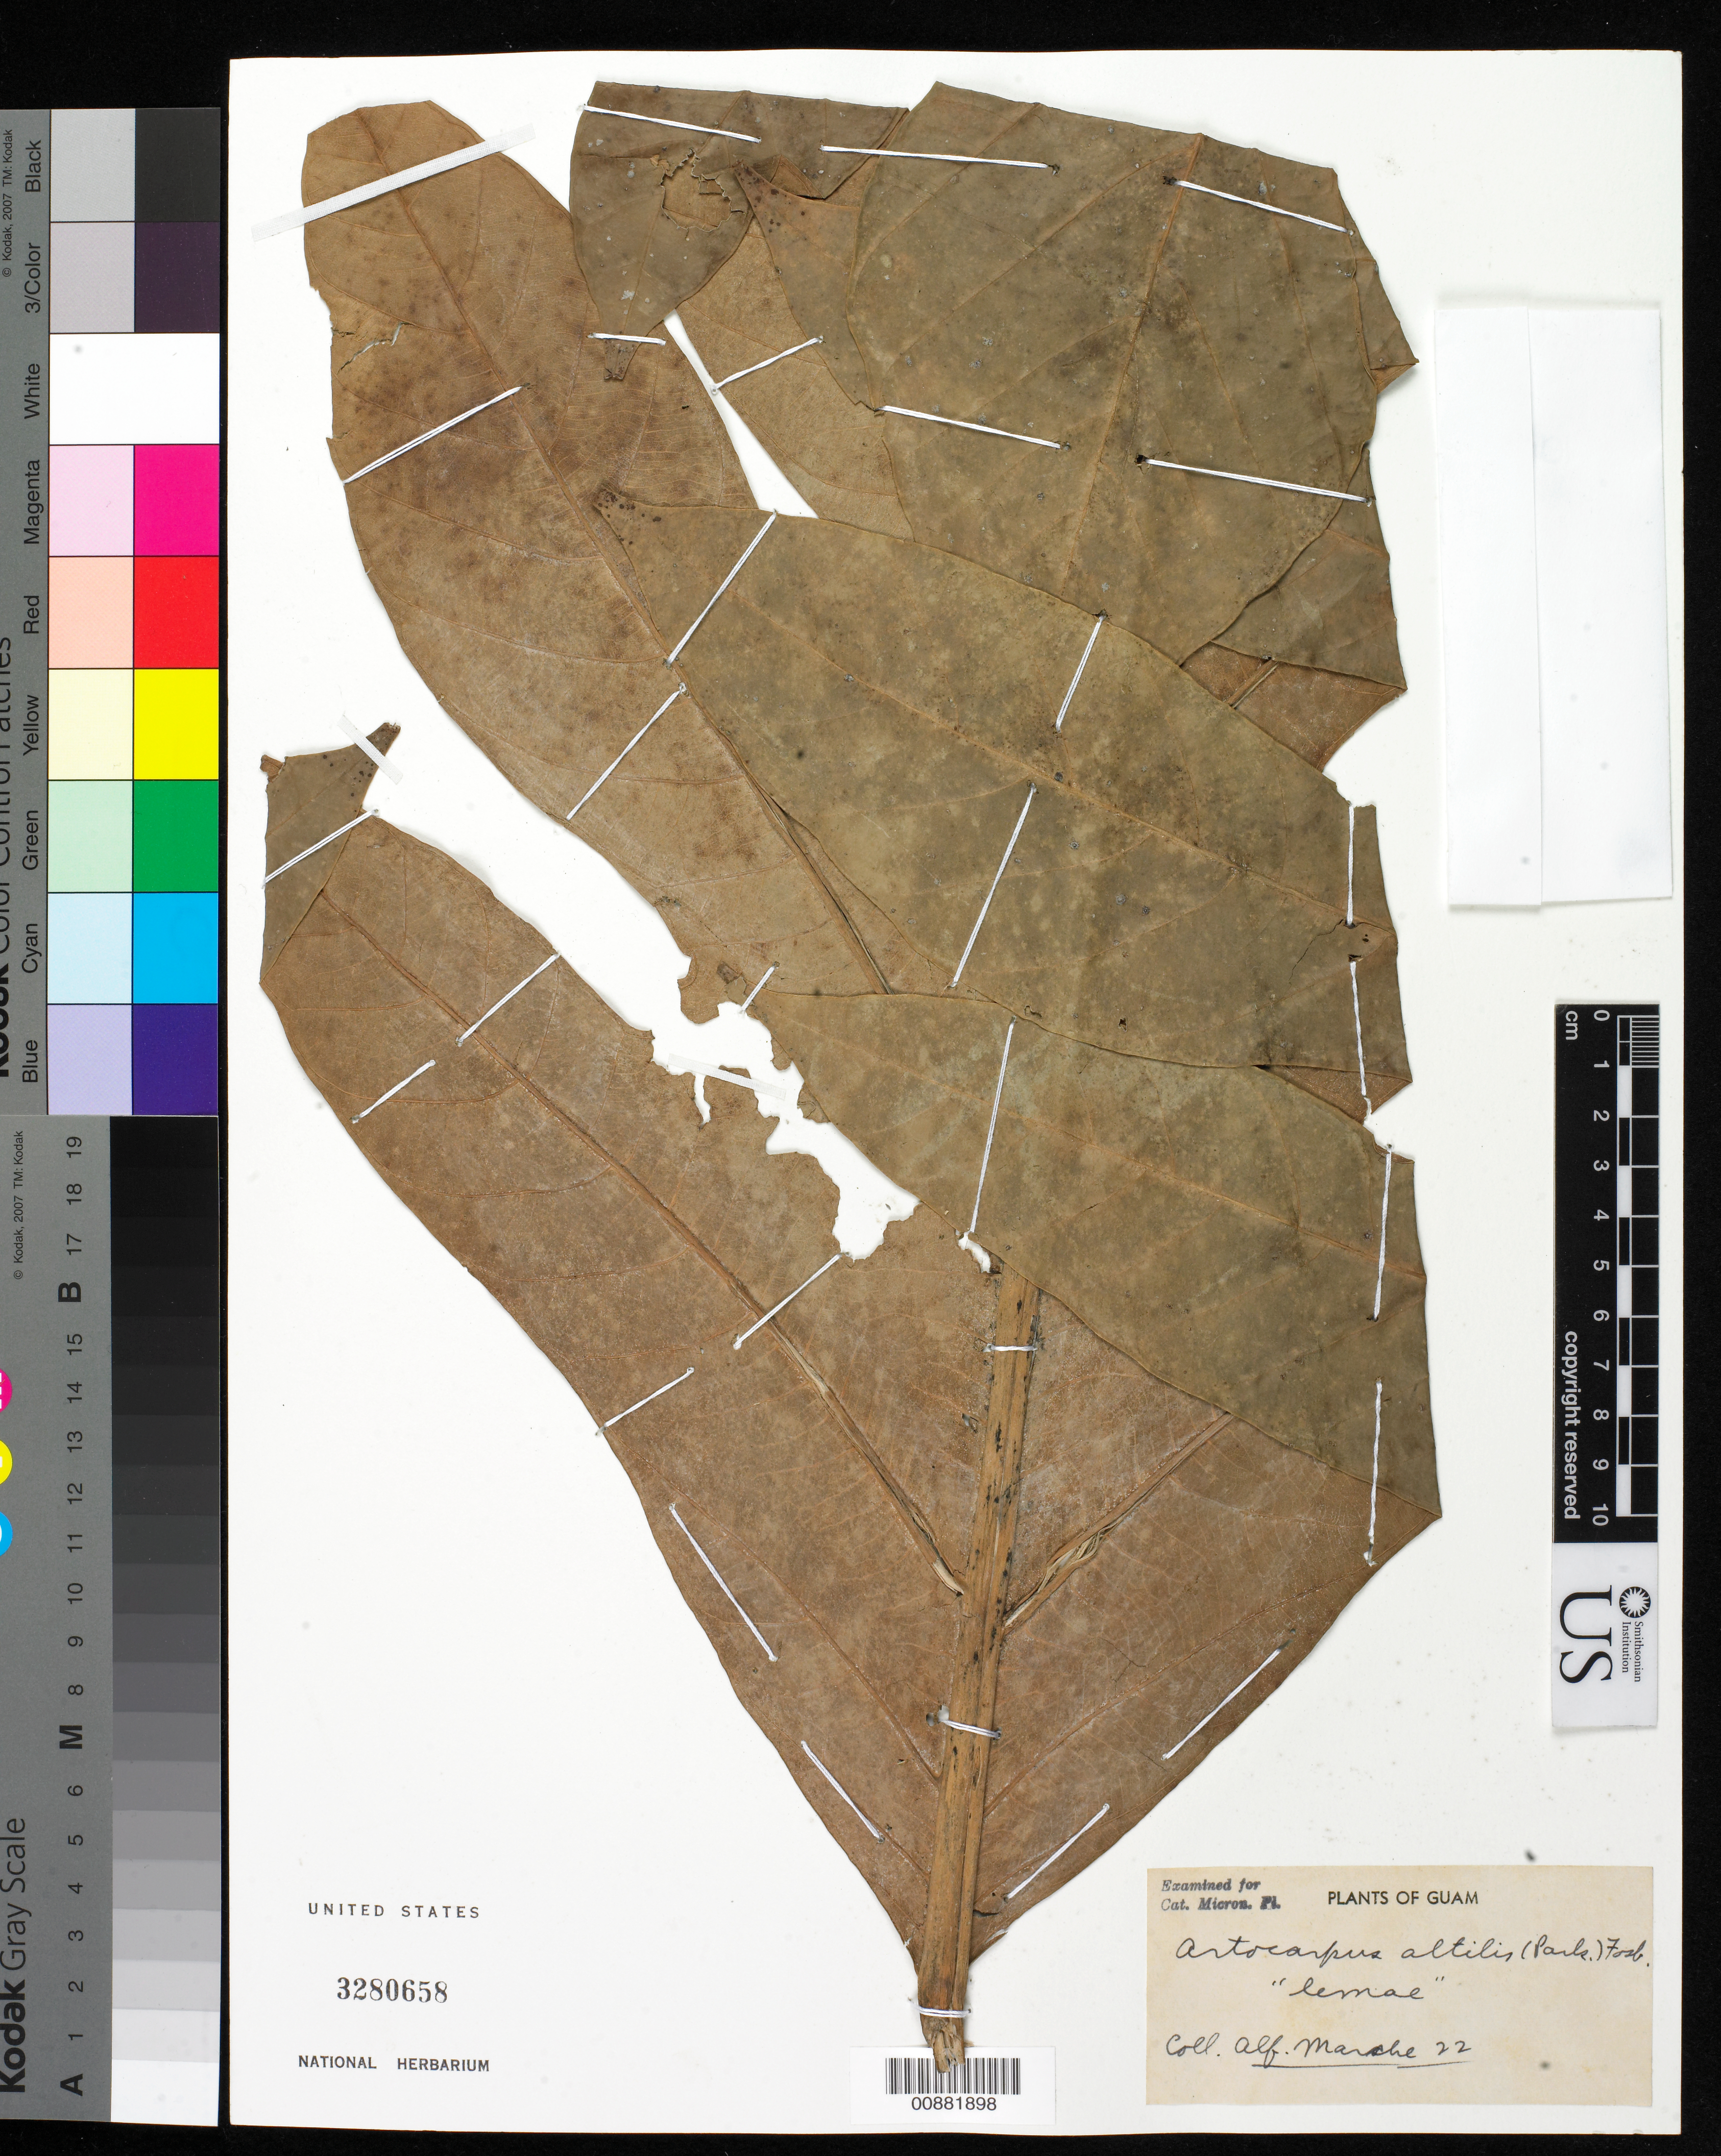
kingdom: Plantae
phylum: Tracheophyta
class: Magnoliopsida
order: Rosales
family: Moraceae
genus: Artocarpus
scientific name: Artocarpus altilis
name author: (Parkinson) Fosberg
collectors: A. Marche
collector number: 22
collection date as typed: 1800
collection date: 1800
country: Marshall Islands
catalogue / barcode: US 3280658